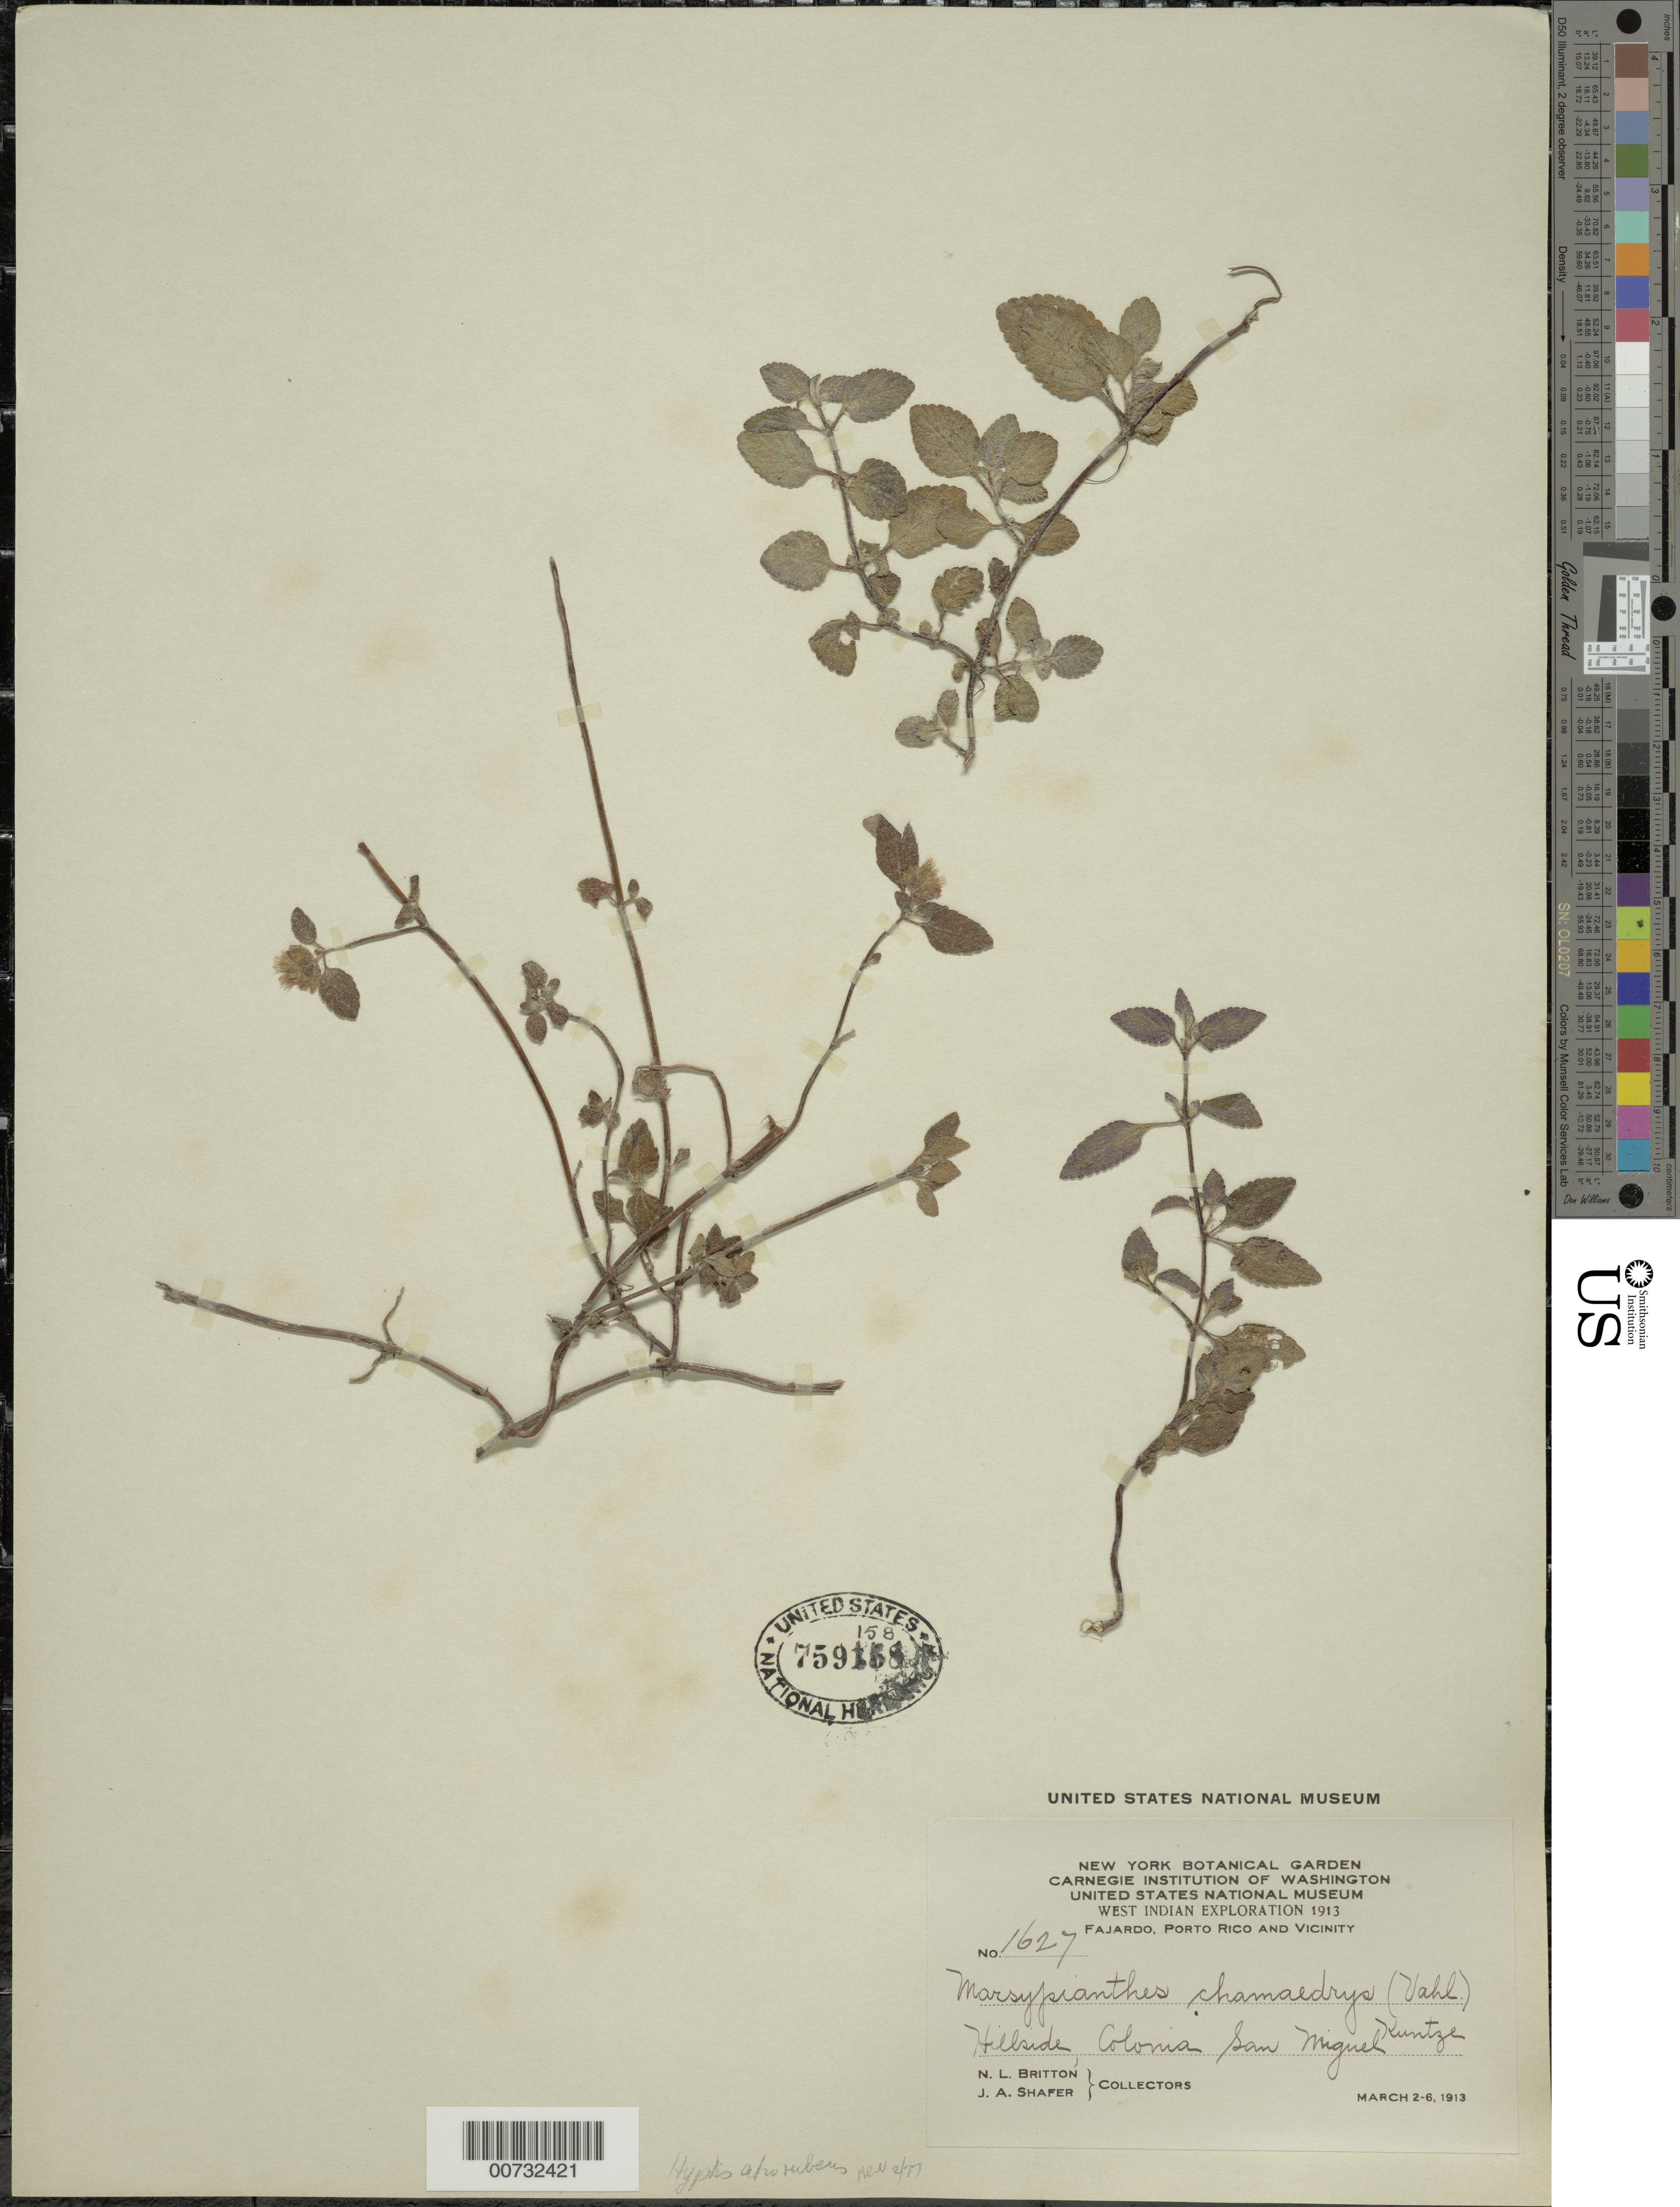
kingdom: Plantae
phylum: Tracheophyta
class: Magnoliopsida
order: Lamiales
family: Lamiaceae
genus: Hyptis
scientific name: Hyptis atrorubens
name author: Poit.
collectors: N. Britton & J. A. Shafer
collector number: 1627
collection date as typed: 02 Mar 1913 to 06 Mar 1913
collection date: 1913-03-02/1913-03-06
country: Puerto Rico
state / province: Fajardo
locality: Fajardo, Colonia San Miguel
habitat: Hillside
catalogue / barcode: US 759158